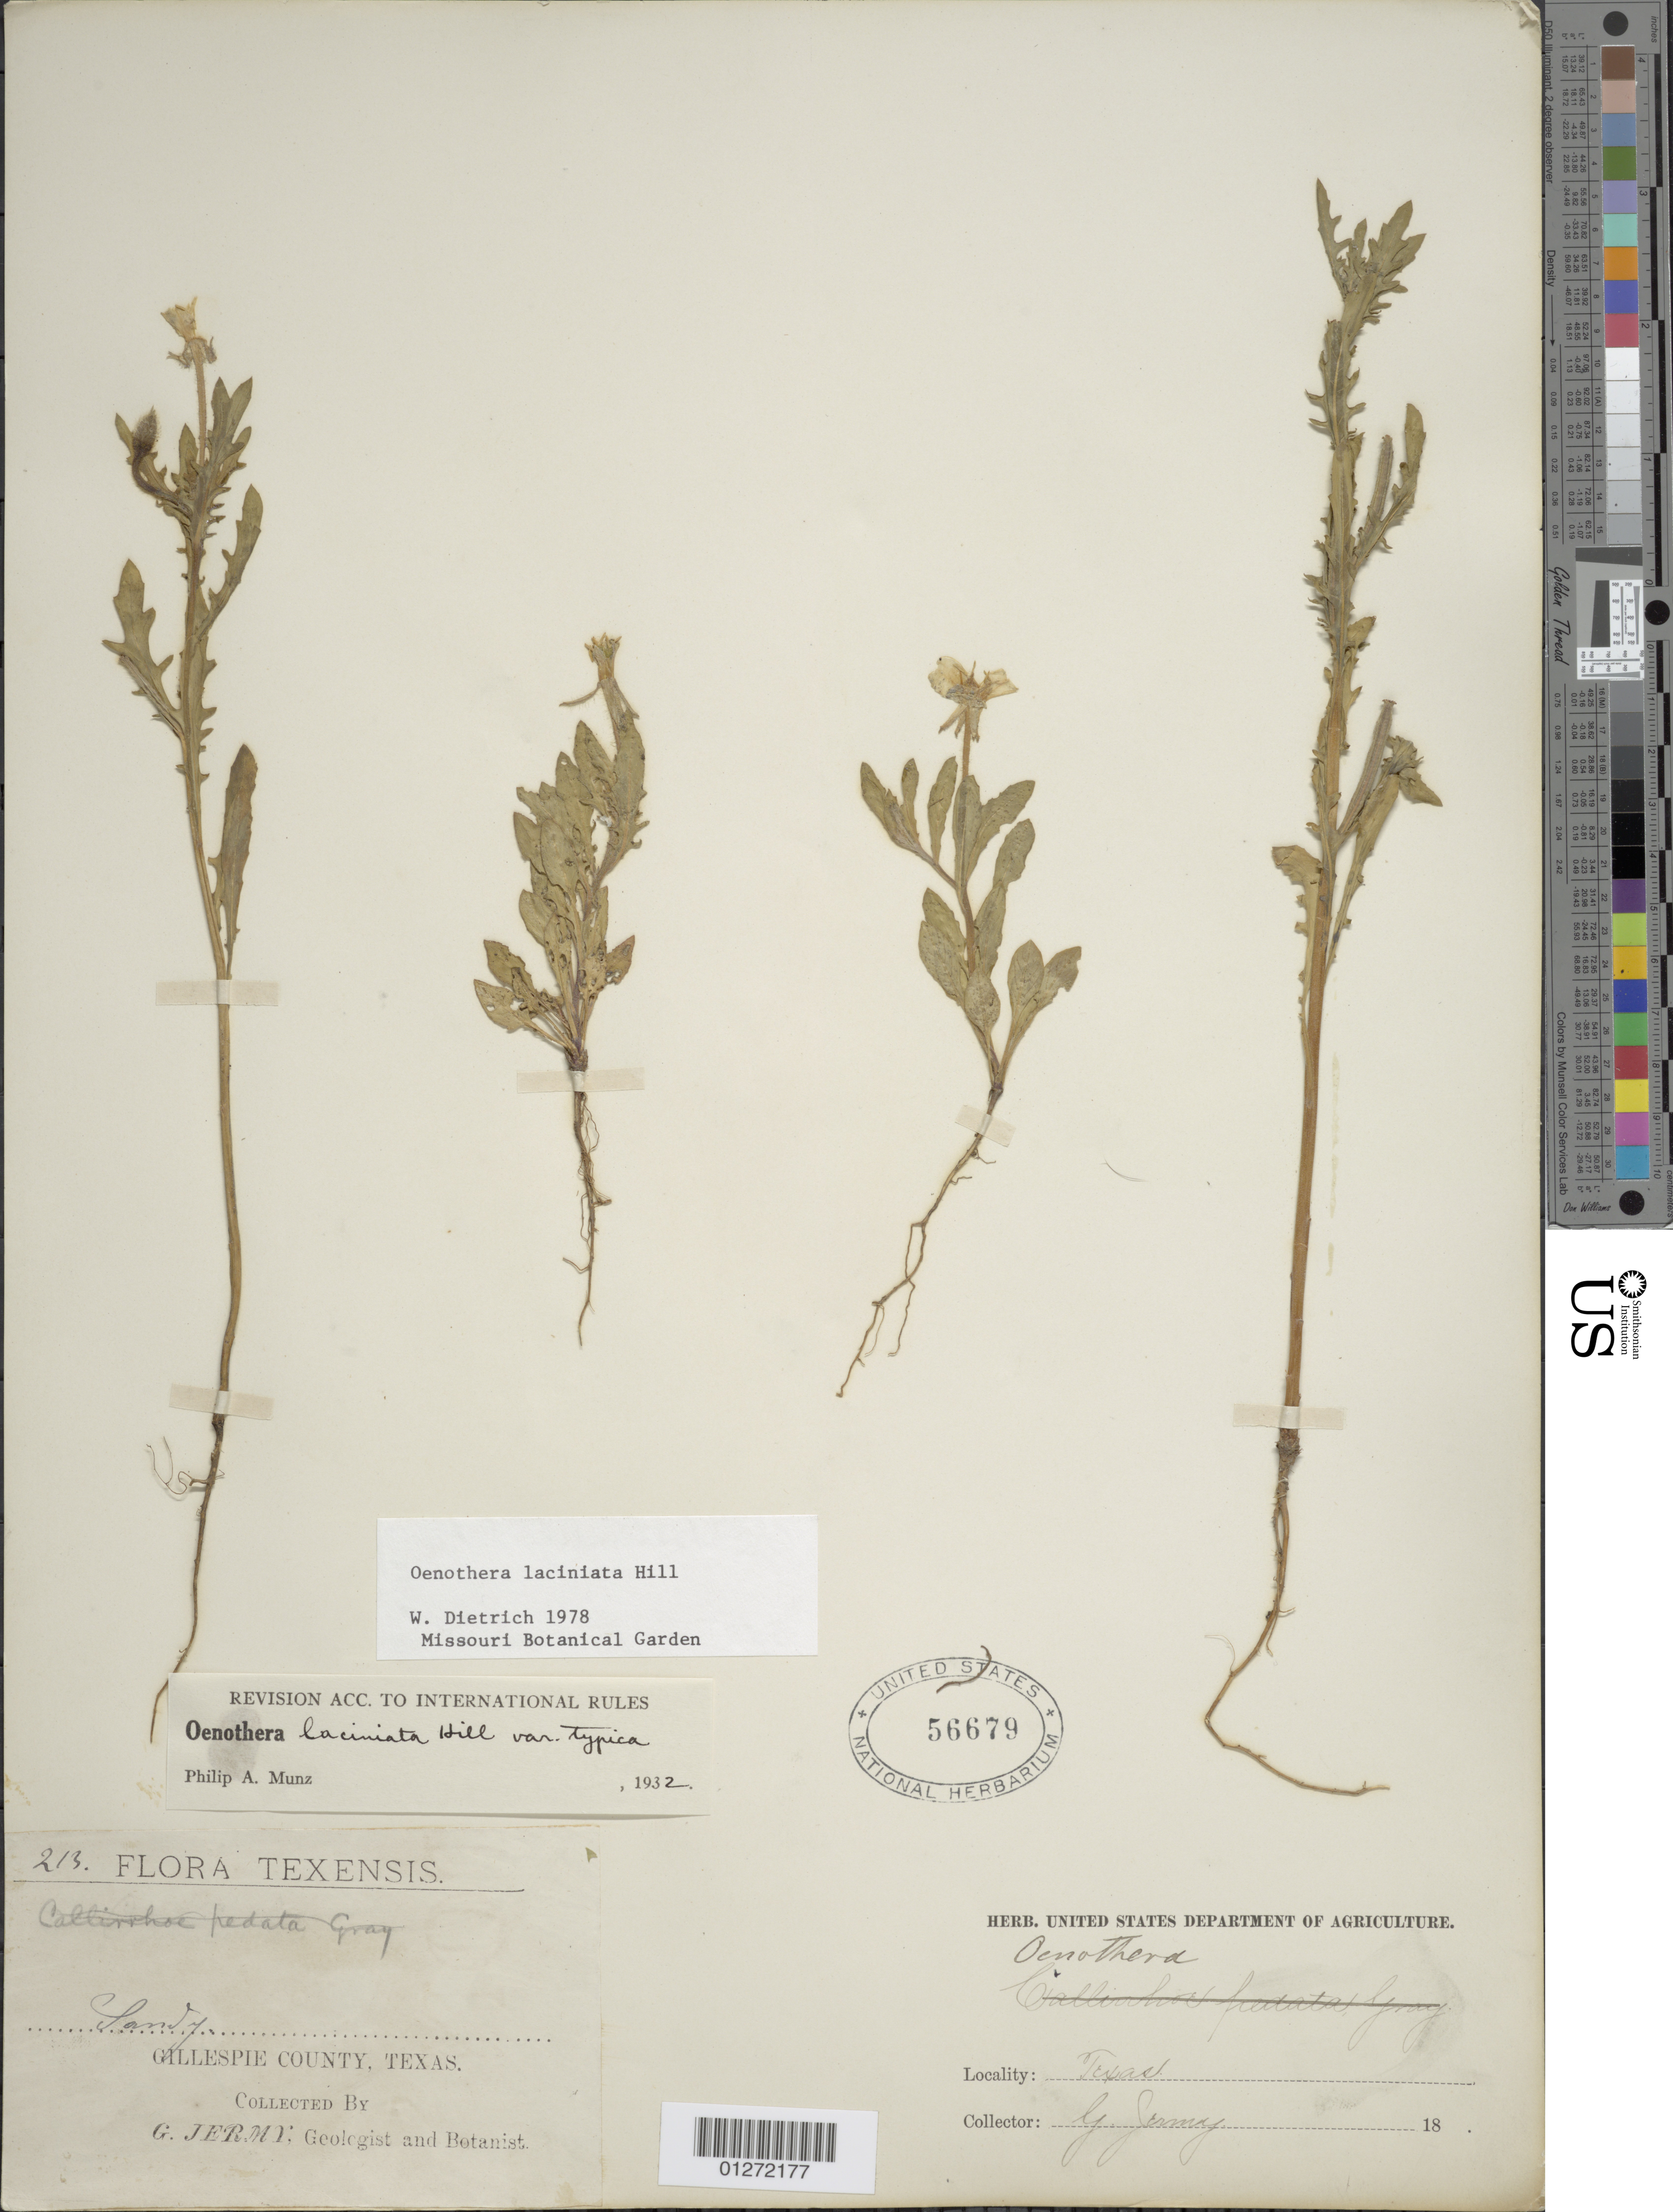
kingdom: Plantae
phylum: Tracheophyta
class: Magnoliopsida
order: Myrtales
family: Onagraceae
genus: Oenothera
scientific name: Oenothera laciniata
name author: Hill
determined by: Dietrich, W.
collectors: G. Jermy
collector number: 213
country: United States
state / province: Texas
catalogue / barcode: US 56679